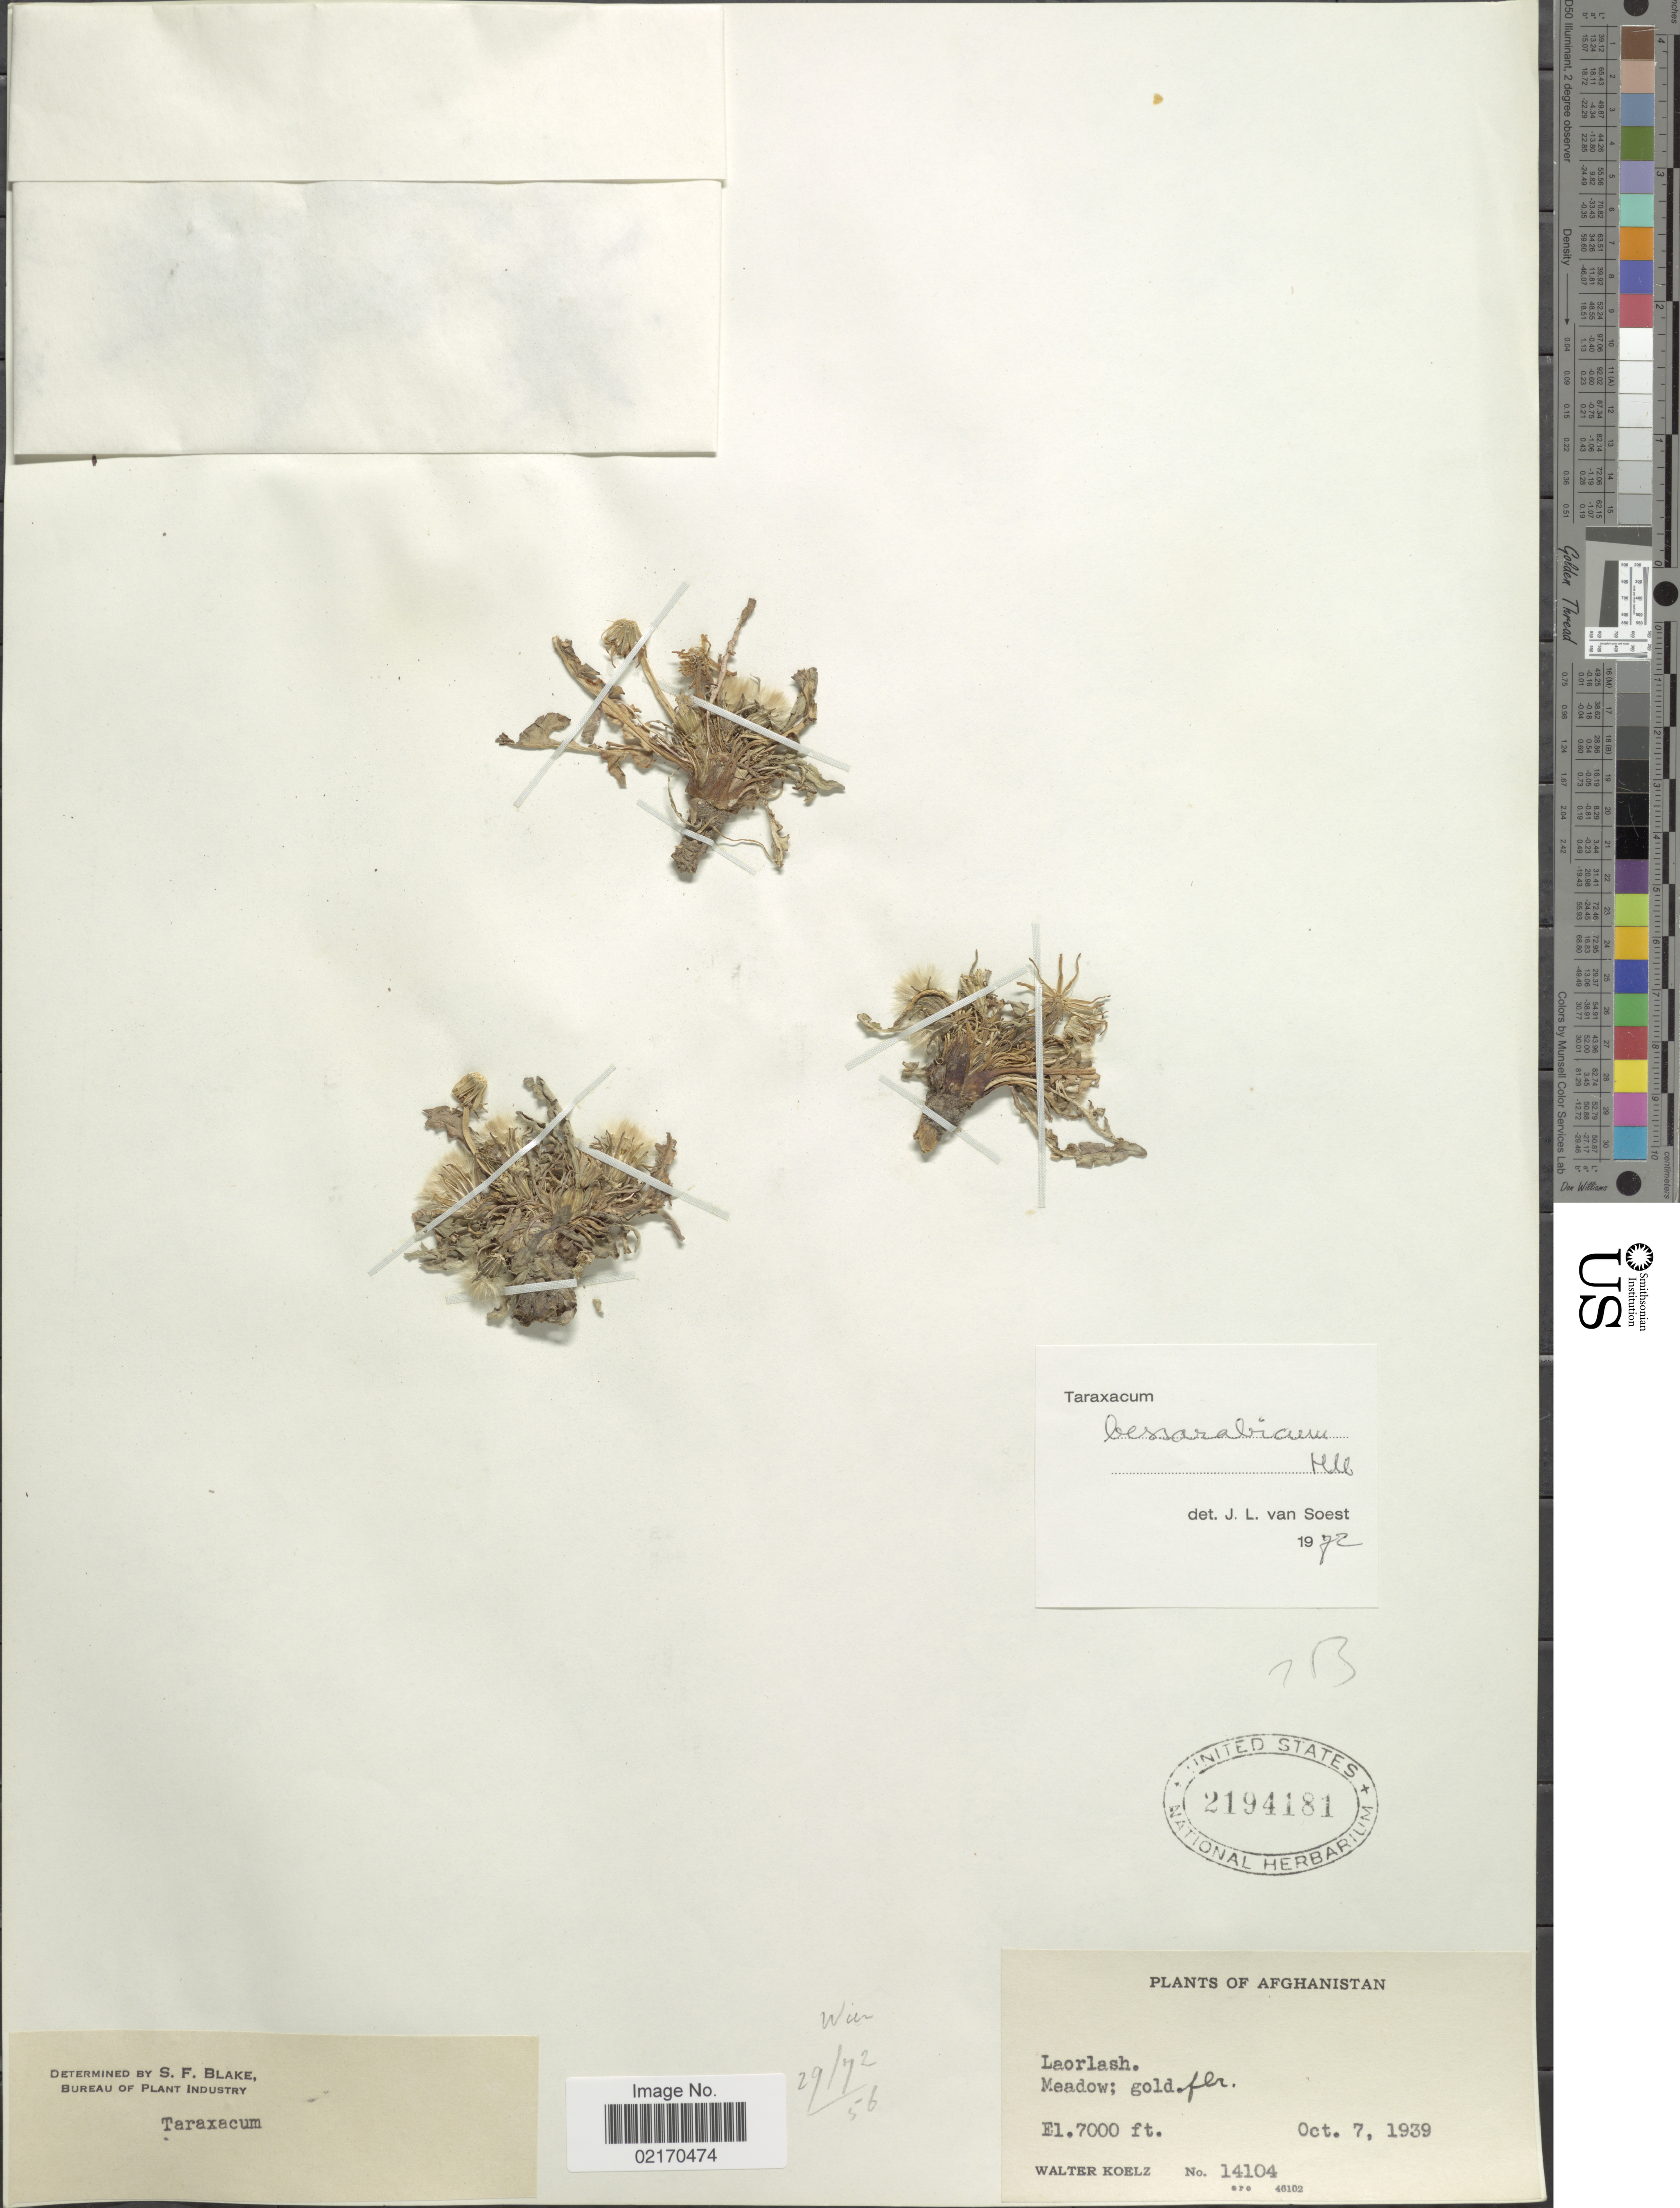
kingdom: Plantae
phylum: Tracheophyta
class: Magnoliopsida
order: Asterales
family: Asteraceae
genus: Taraxacum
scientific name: Taraxacum bessarabicum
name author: (Hornem.) Hand.-Mazz.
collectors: W. N. Koelz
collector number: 14104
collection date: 1939-10-07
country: Afghanistan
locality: Laorlash, meadow.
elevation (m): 2134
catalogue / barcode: US 2194181